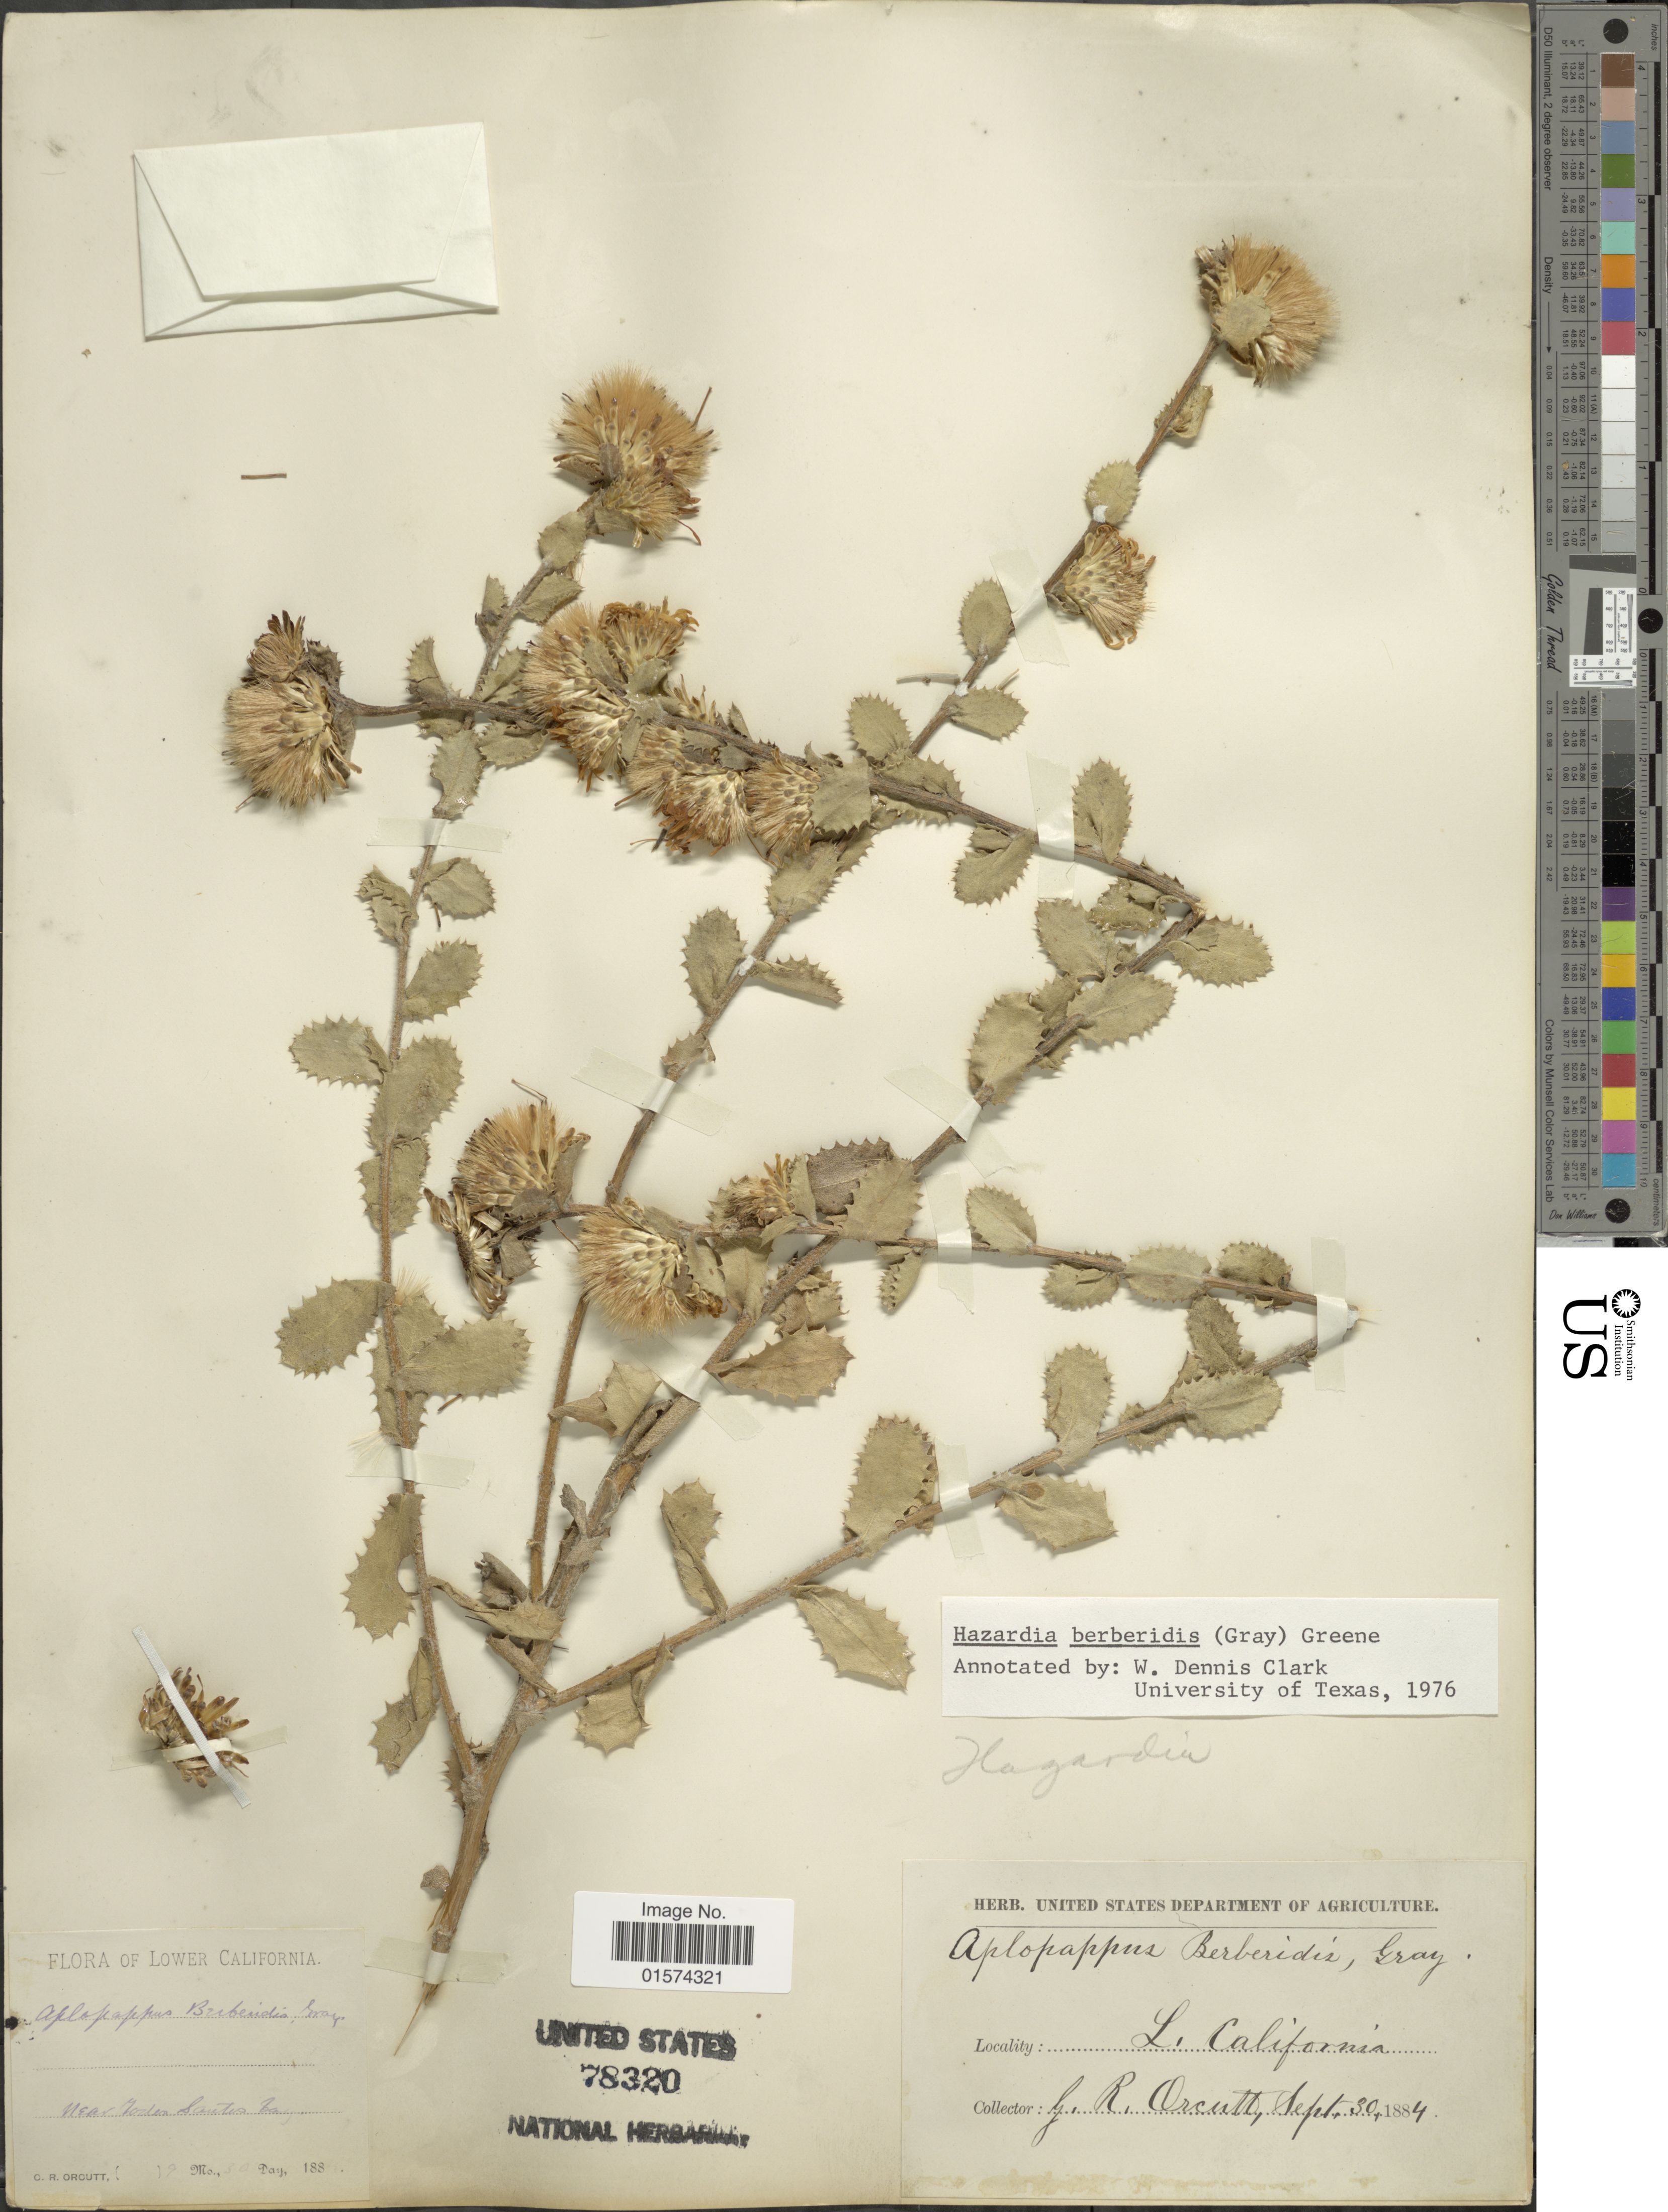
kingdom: Plantae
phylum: Tracheophyta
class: Magnoliopsida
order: Asterales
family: Asteraceae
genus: Hazardia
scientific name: Hazardia berberidis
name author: (A. Gray) Greene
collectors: C. R. Orcutt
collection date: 1884-09-30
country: Mexico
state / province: Baja California Sur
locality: Lower California, near Jorden Santos Bay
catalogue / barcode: US 78320